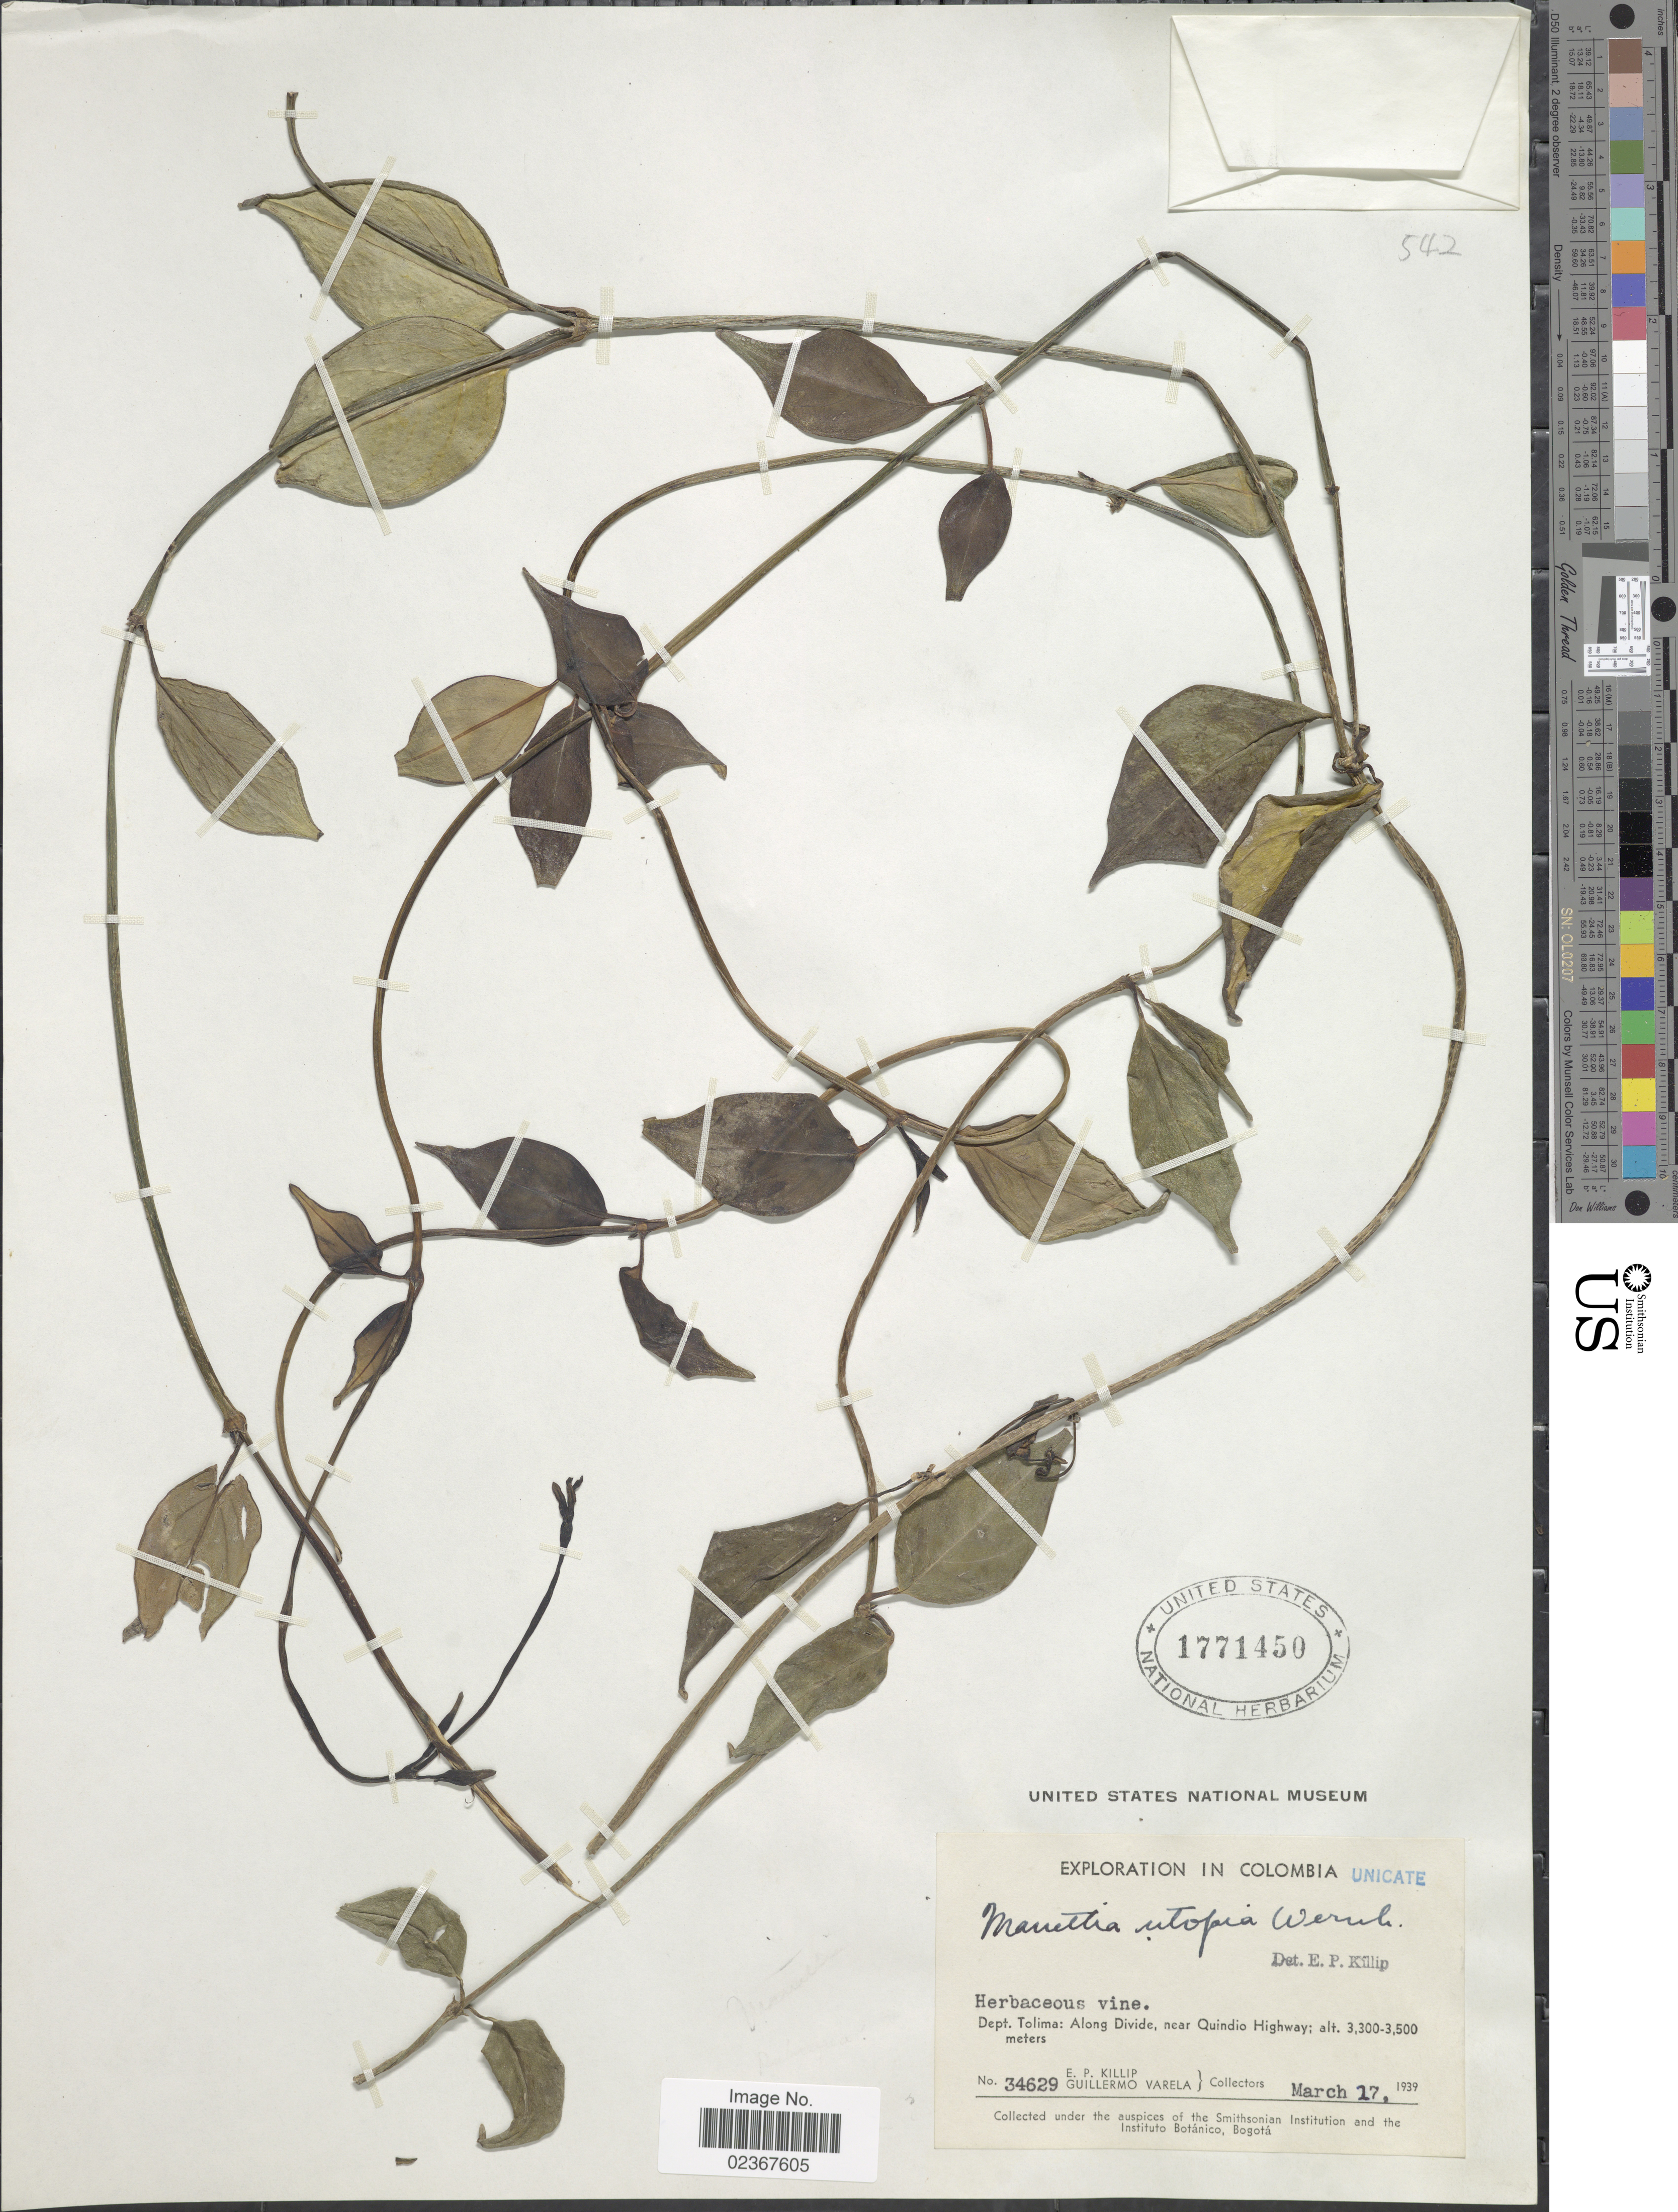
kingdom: Plantae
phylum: Tracheophyta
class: Magnoliopsida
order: Gentianales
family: Rubiaceae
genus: Manettia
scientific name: Manettia utopia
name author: Wernham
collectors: E. P. Killip & G. Varela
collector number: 34629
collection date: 1939-03-17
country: Colombia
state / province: Tolima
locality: Dept. Tolima: Along Divide, near Quindio Highway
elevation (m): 3300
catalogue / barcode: US 1771450